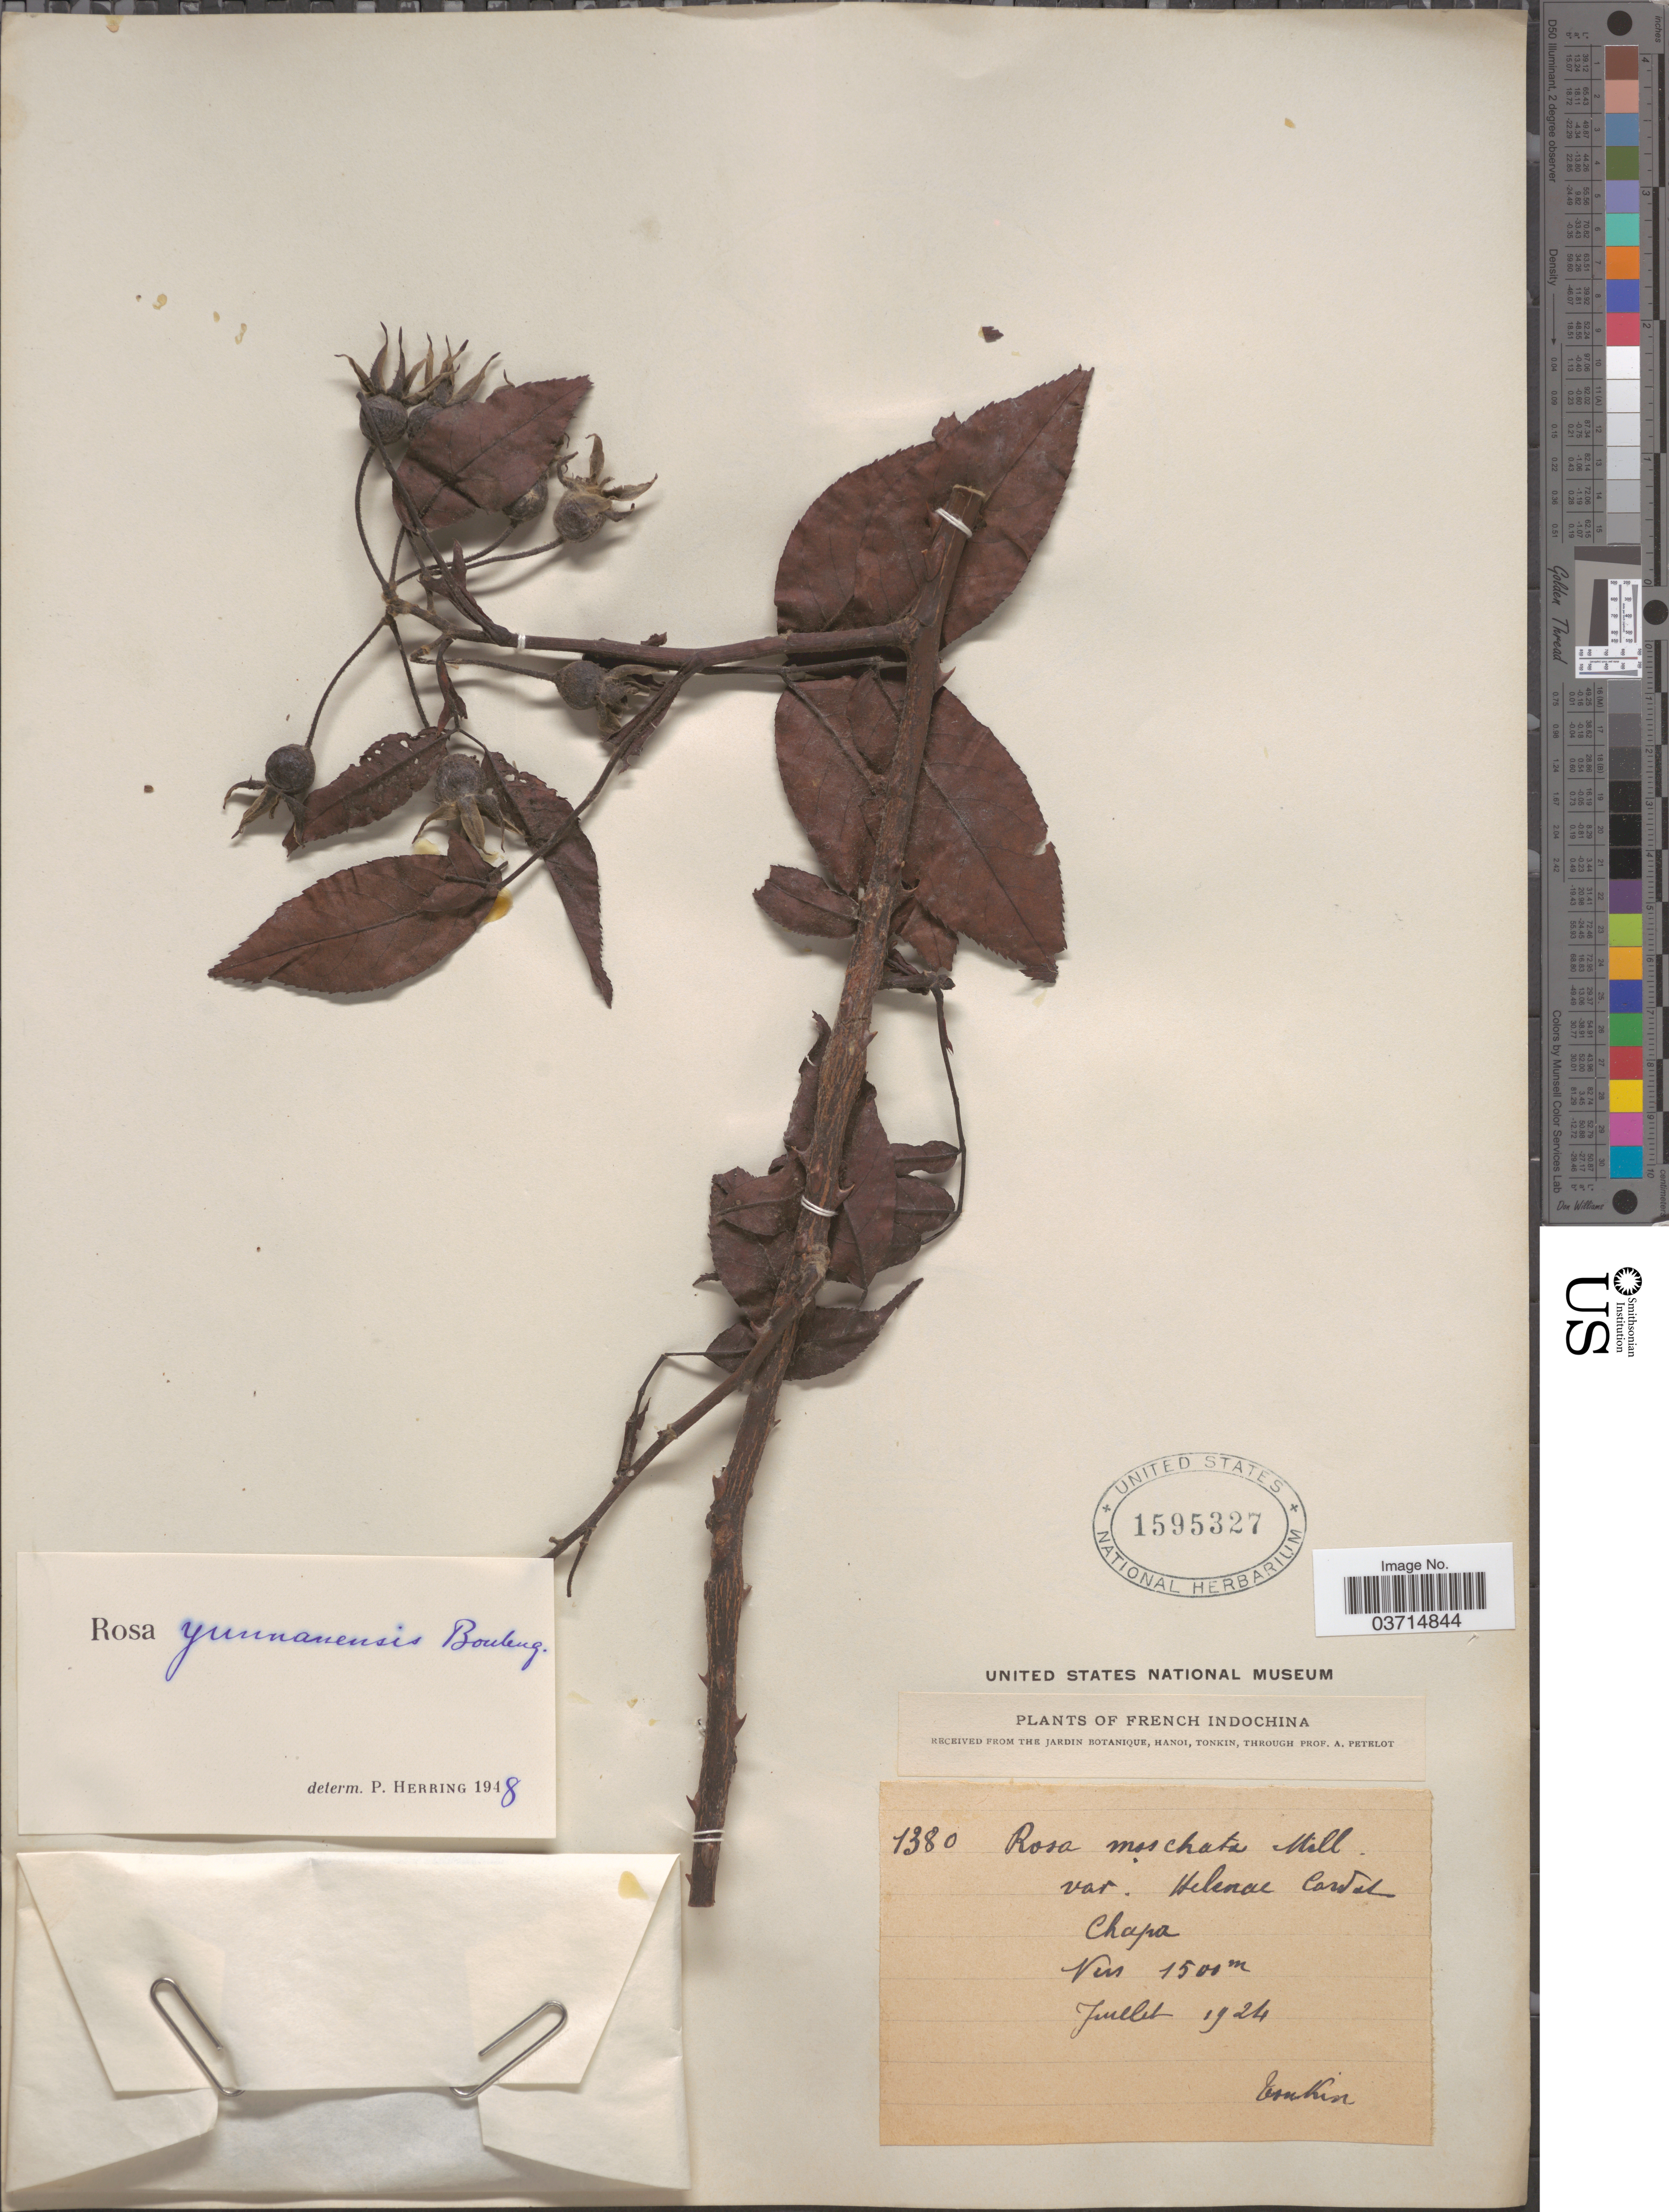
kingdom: Plantae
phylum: Tracheophyta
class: Magnoliopsida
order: Rosales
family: Rosaceae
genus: Rosa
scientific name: Rosa yunnanensis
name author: Boulenger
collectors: P. A. Pételot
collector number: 1380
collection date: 1924-07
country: Vietnam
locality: French Indochina. Chapa.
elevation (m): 1500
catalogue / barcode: US 1595327